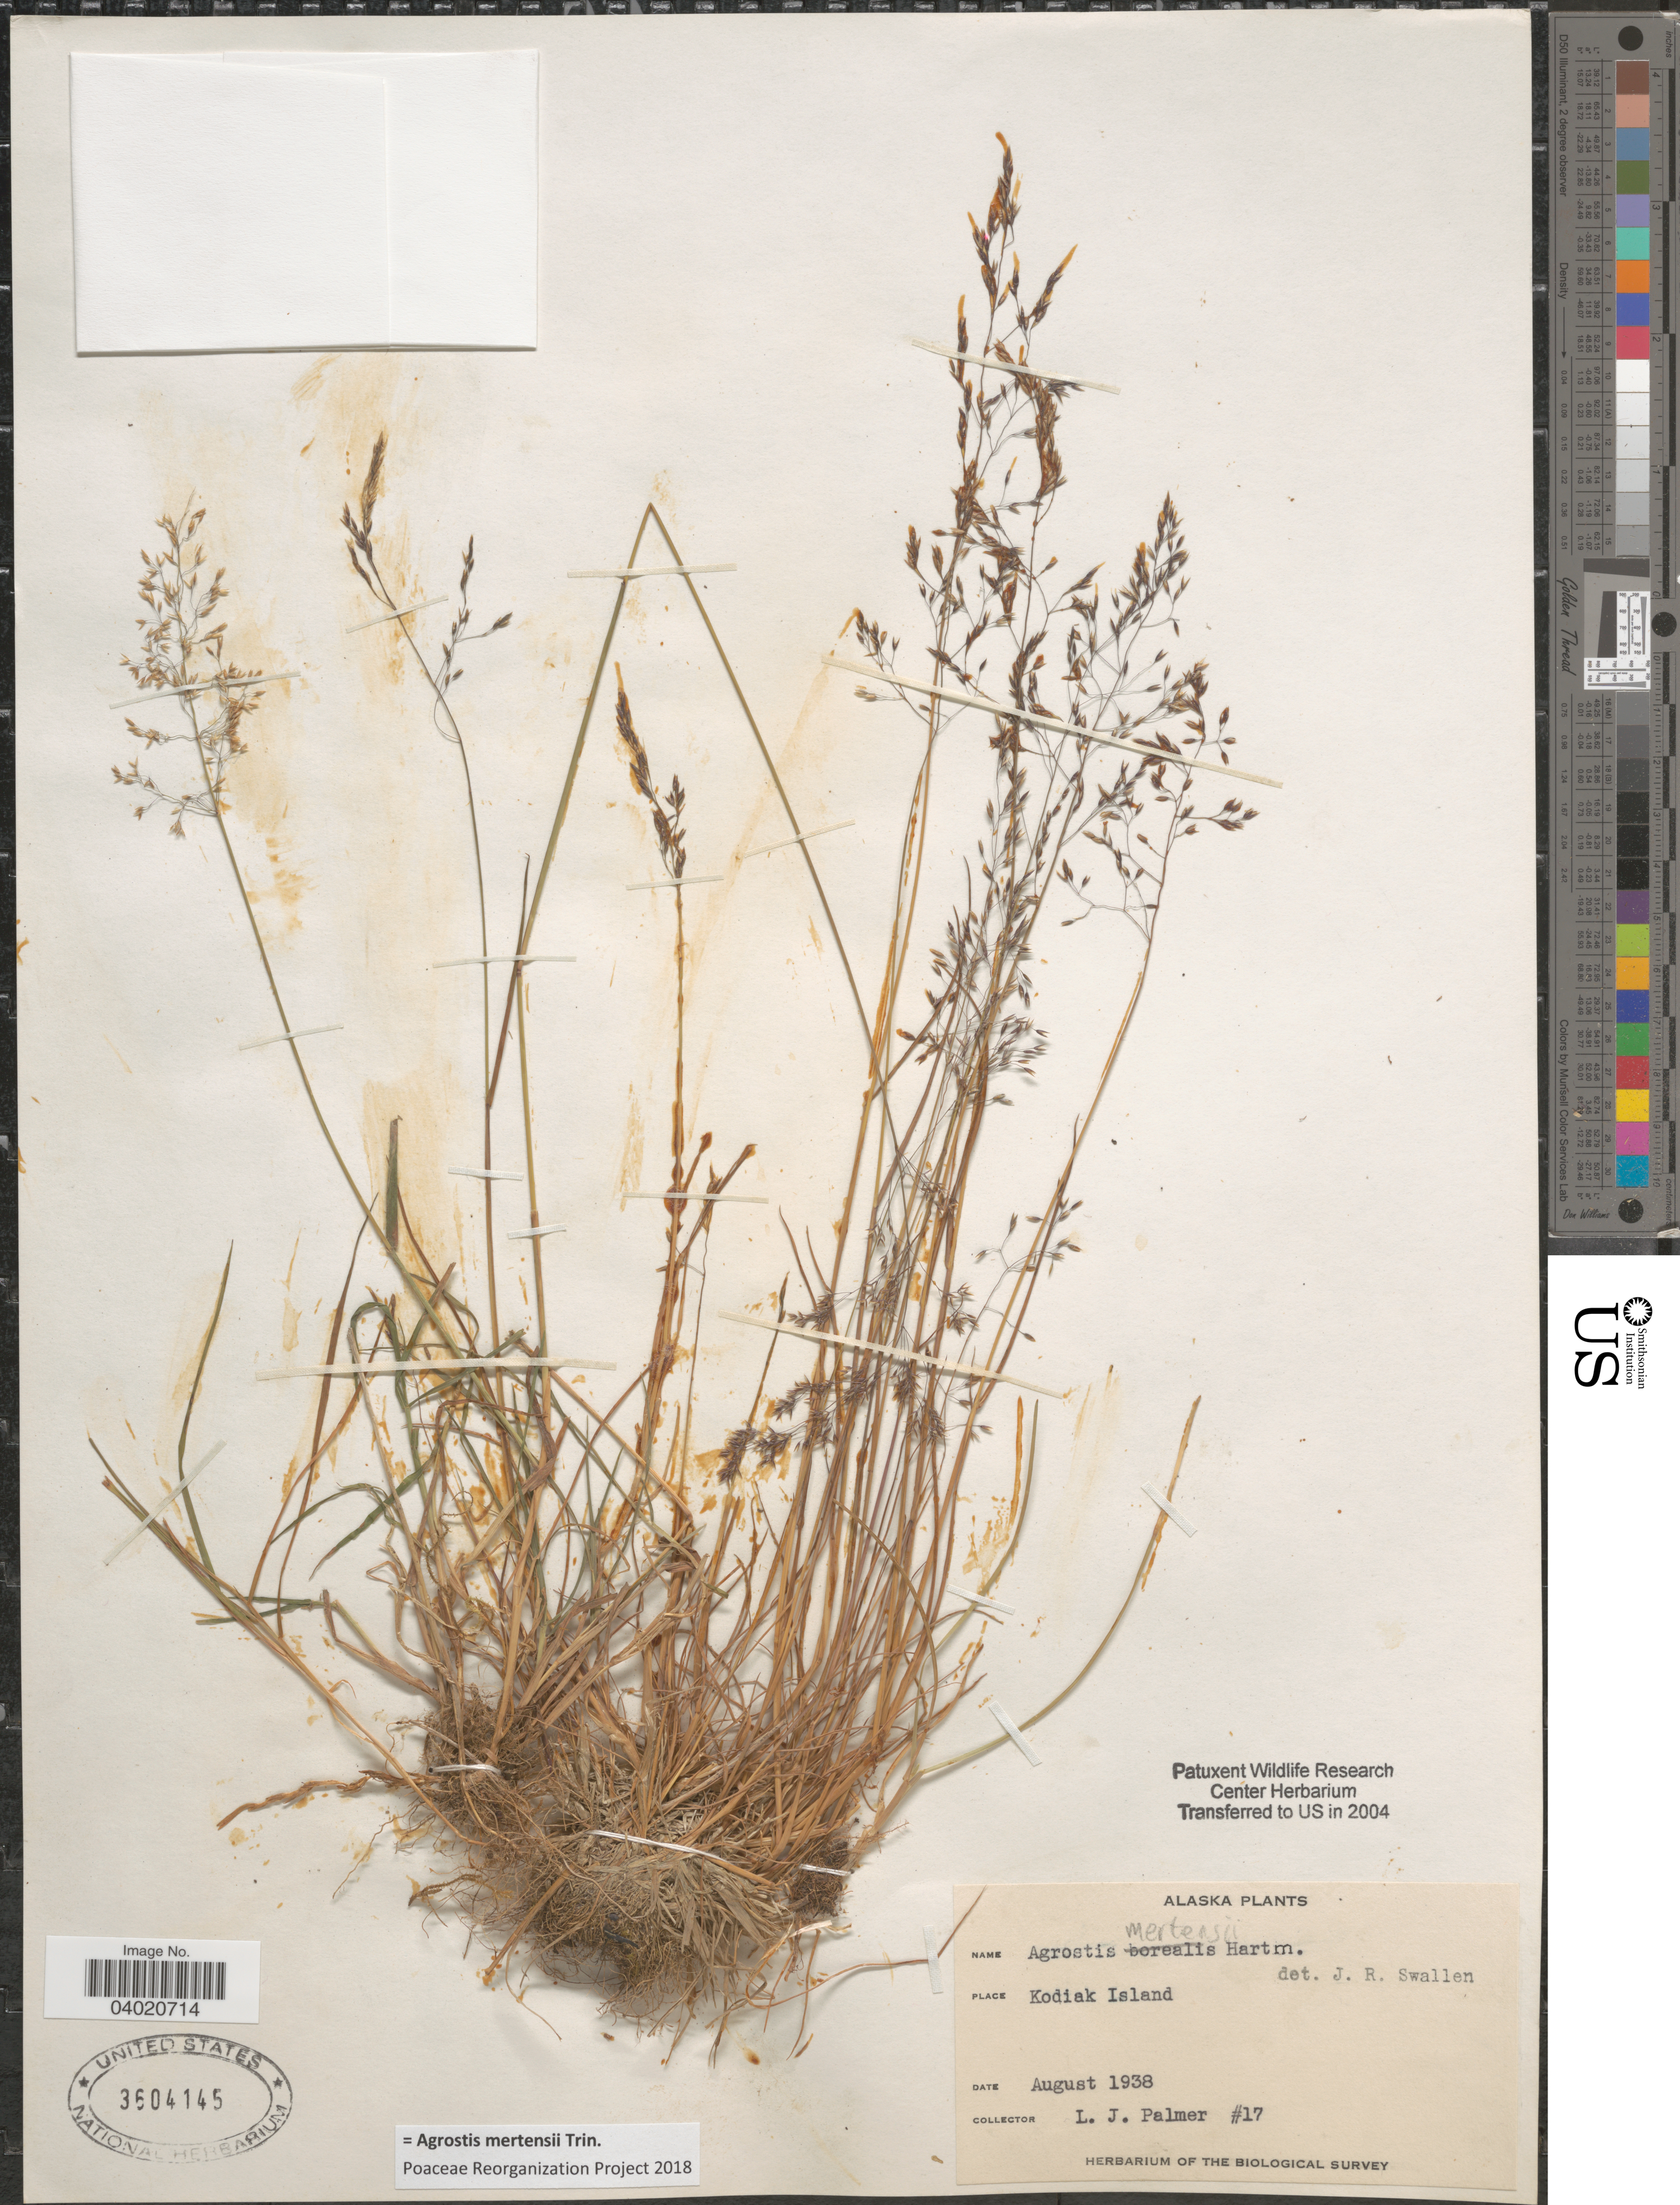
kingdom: Plantae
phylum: Tracheophyta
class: Liliopsida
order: Poales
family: Poaceae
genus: Agrostis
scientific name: Agrostis mertensii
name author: Trin.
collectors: L. J. Palmer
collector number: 17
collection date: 1938-08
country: United States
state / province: Alaska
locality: Kodiak Island.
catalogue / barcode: US 3604145